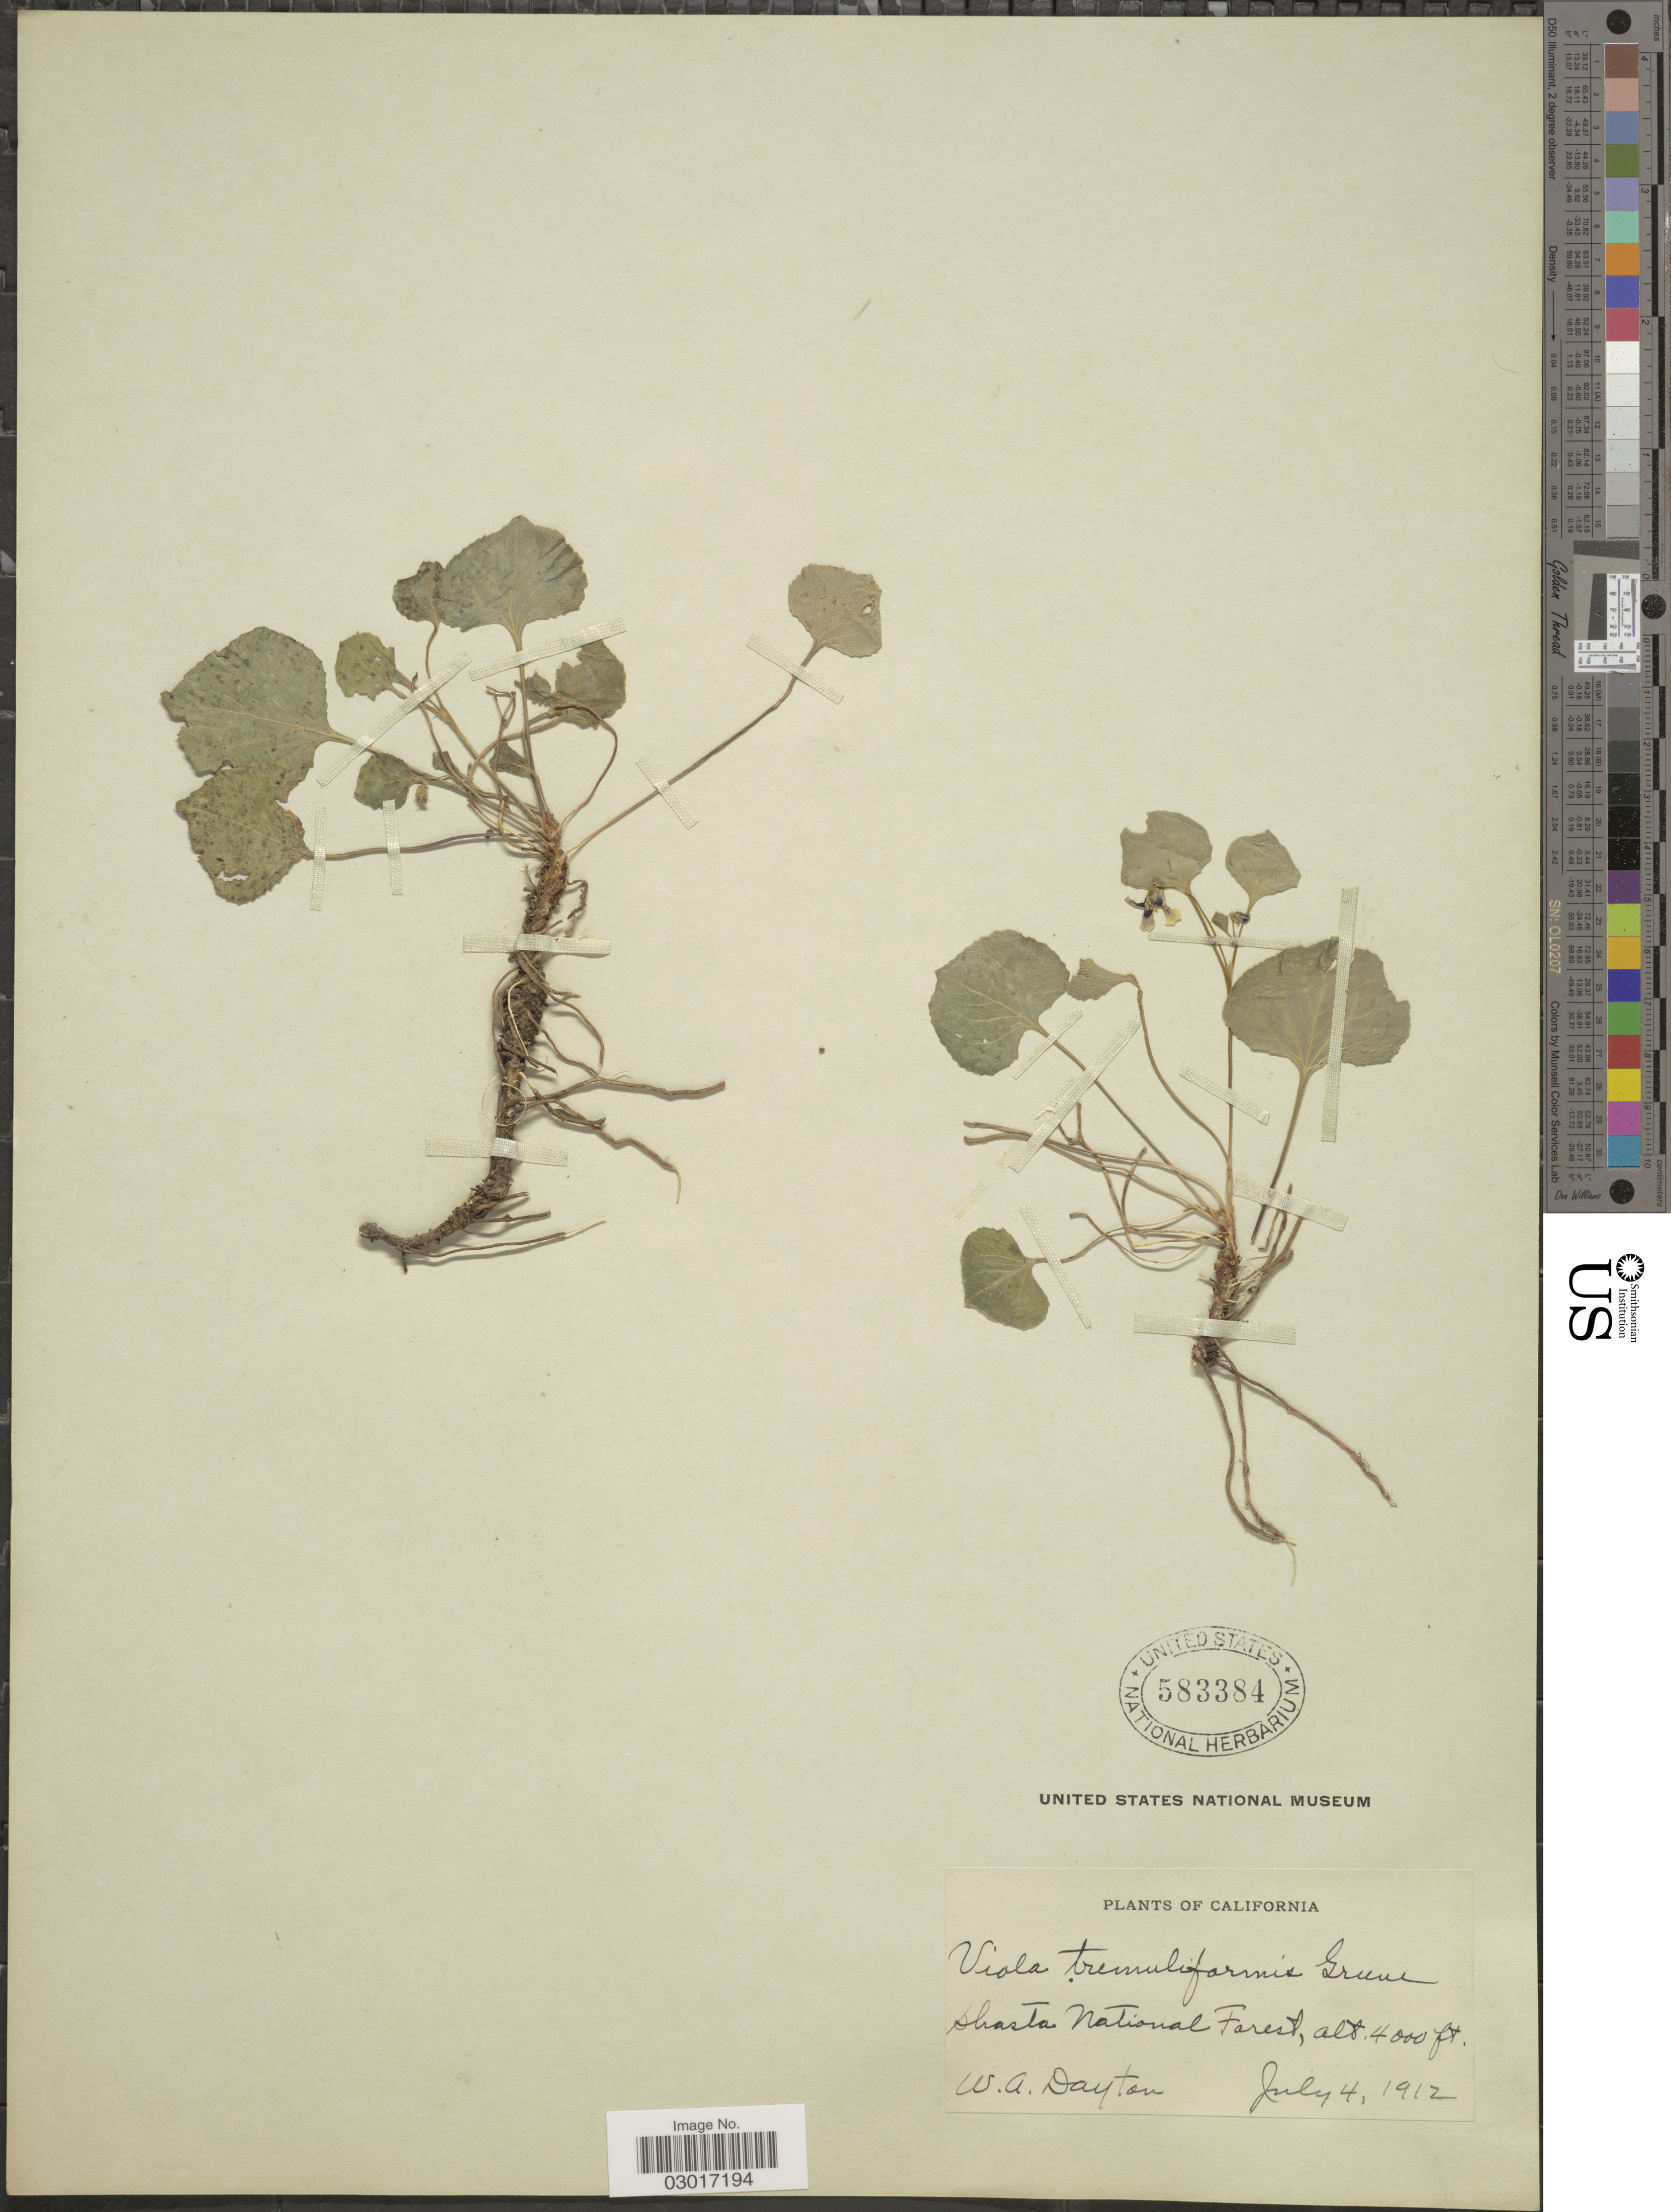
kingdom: Plantae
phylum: Tracheophyta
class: Magnoliopsida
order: Malpighiales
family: Violaceae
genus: Viola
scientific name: Viola tremuliformis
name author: Greene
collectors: W. Dayton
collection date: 1912-07-04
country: United States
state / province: California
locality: Shasta National Forest.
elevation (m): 1219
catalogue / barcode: US 583384